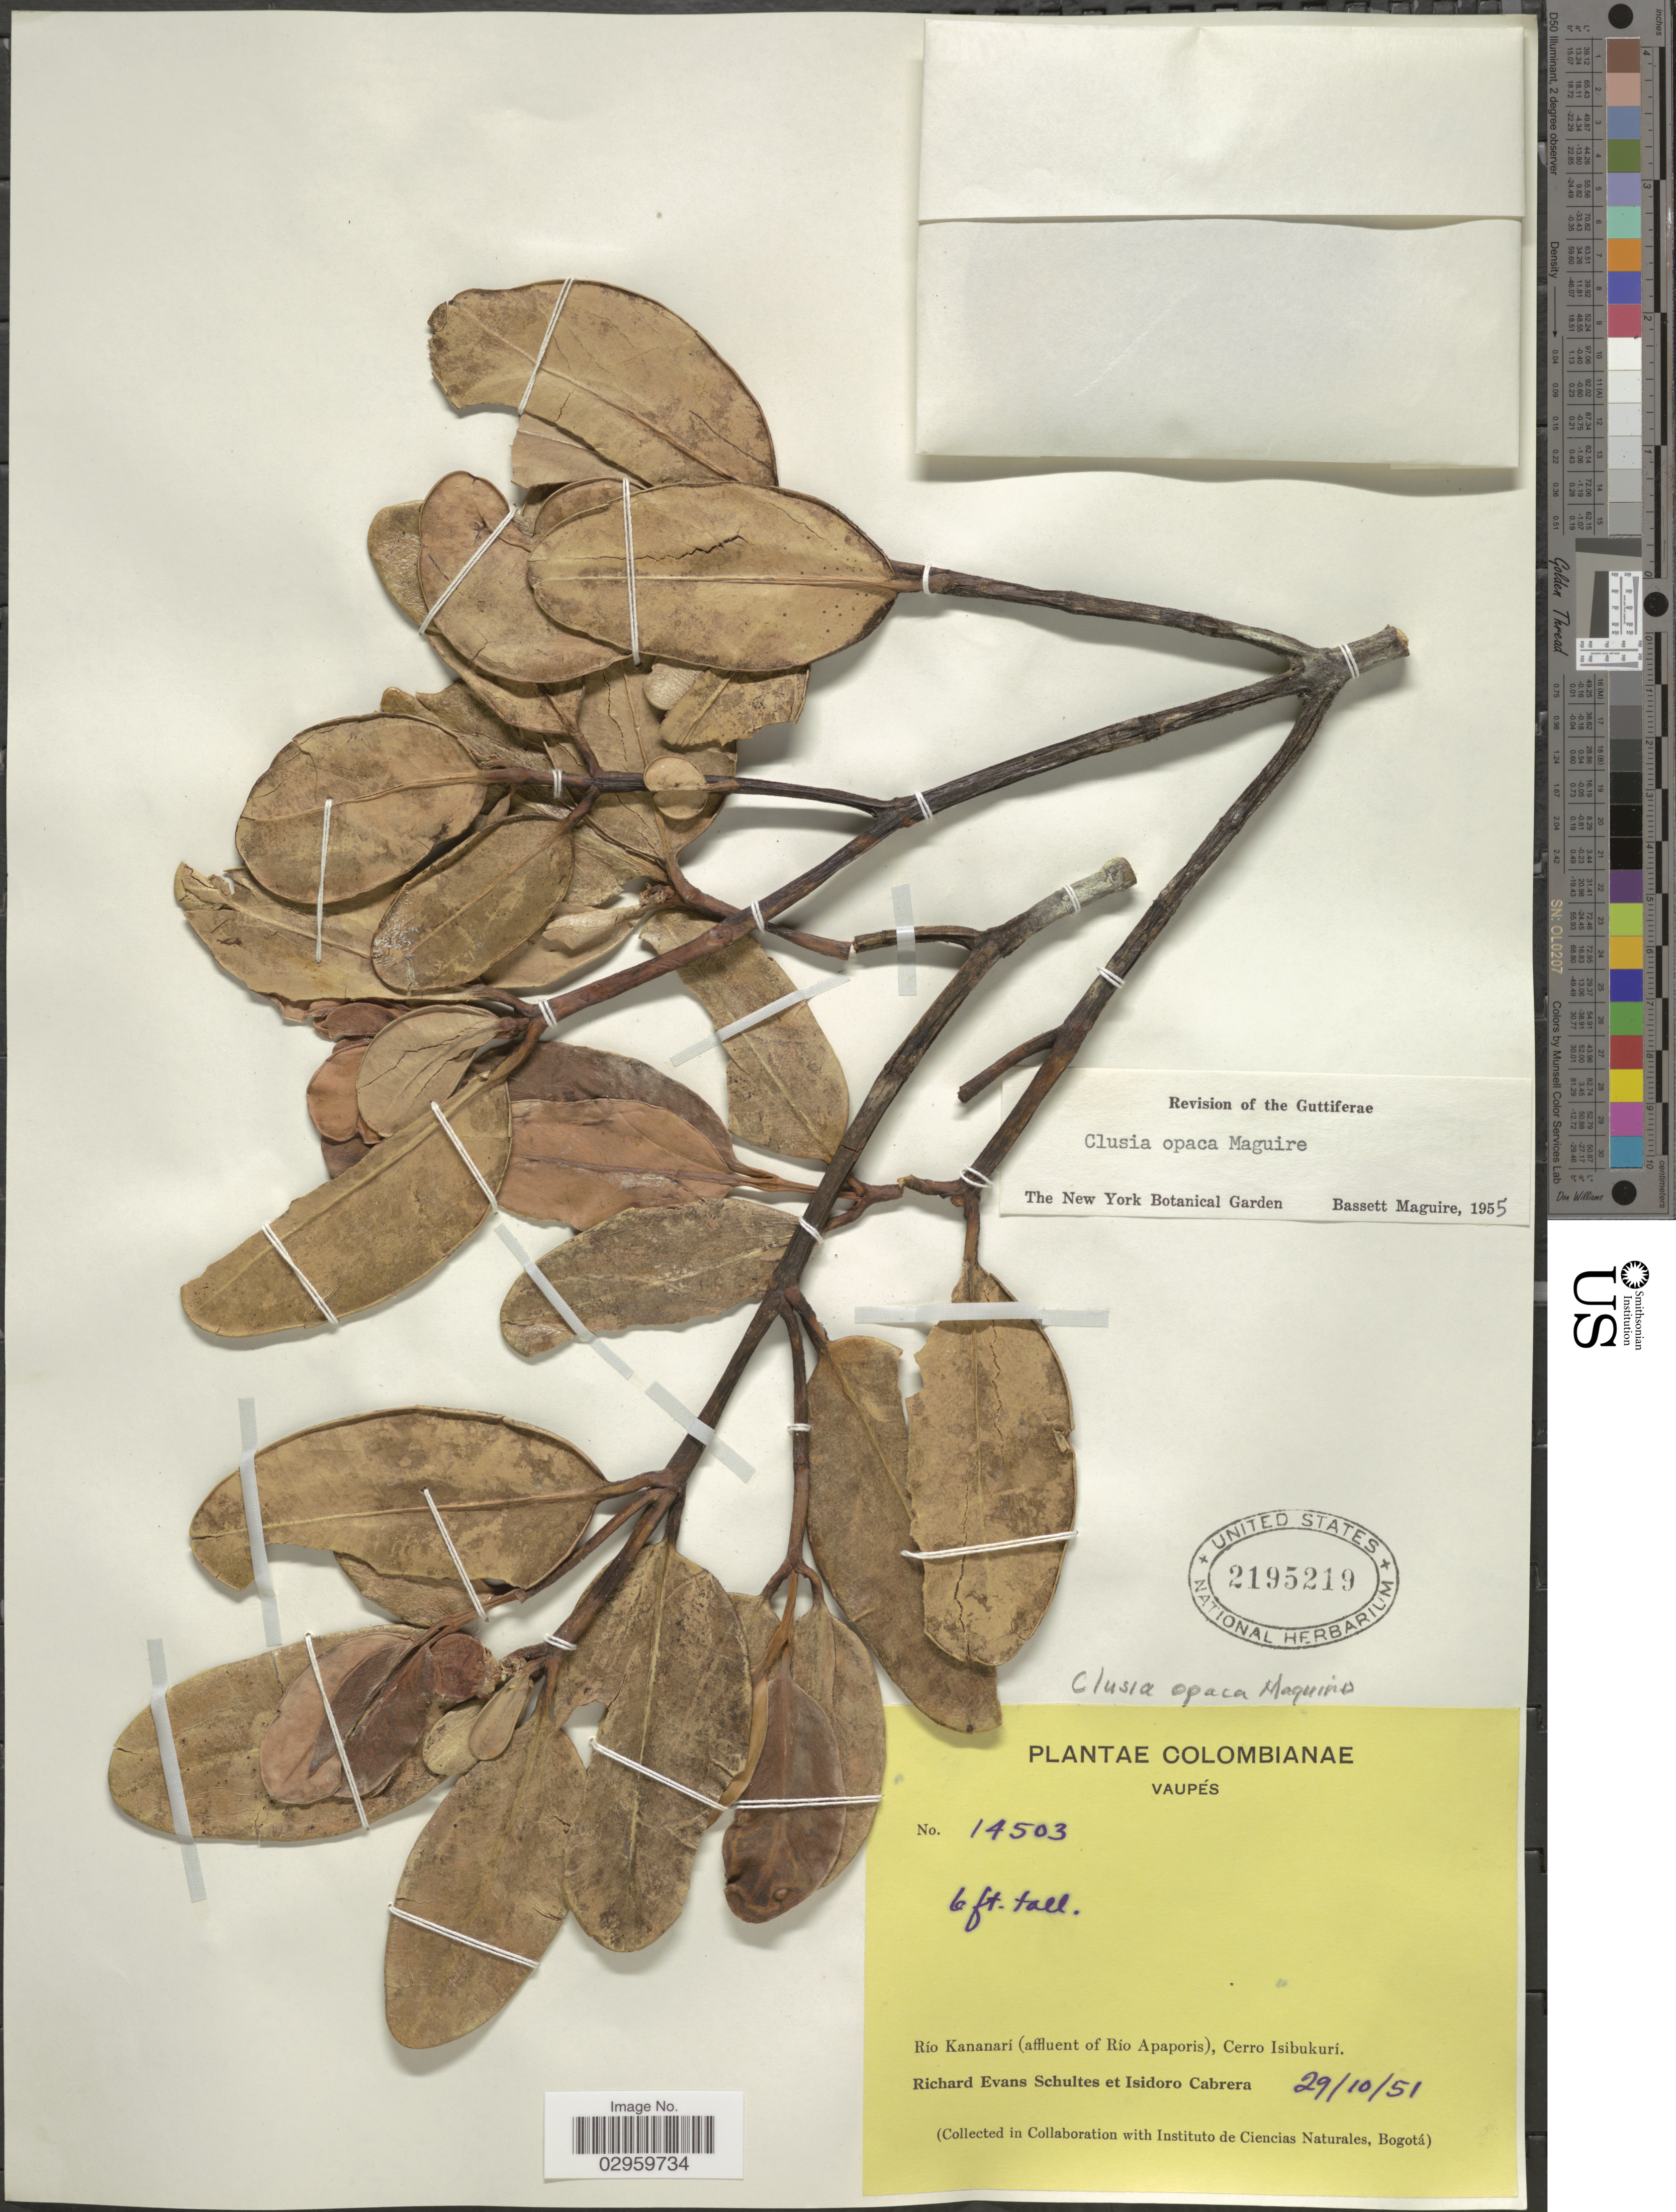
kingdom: Plantae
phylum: Tracheophyta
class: Magnoliopsida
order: Malpighiales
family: Clusiaceae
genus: Clusia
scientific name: Clusia opaca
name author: Maguire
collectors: R. E. Schultes & I. Cabrera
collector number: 14503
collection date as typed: Transcribed d/m/y: 29/10/51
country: Colombia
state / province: Vaupés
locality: Río Kananarí (affluent of Río Apaporis), Cerro Isibukurí.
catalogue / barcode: US 2195219